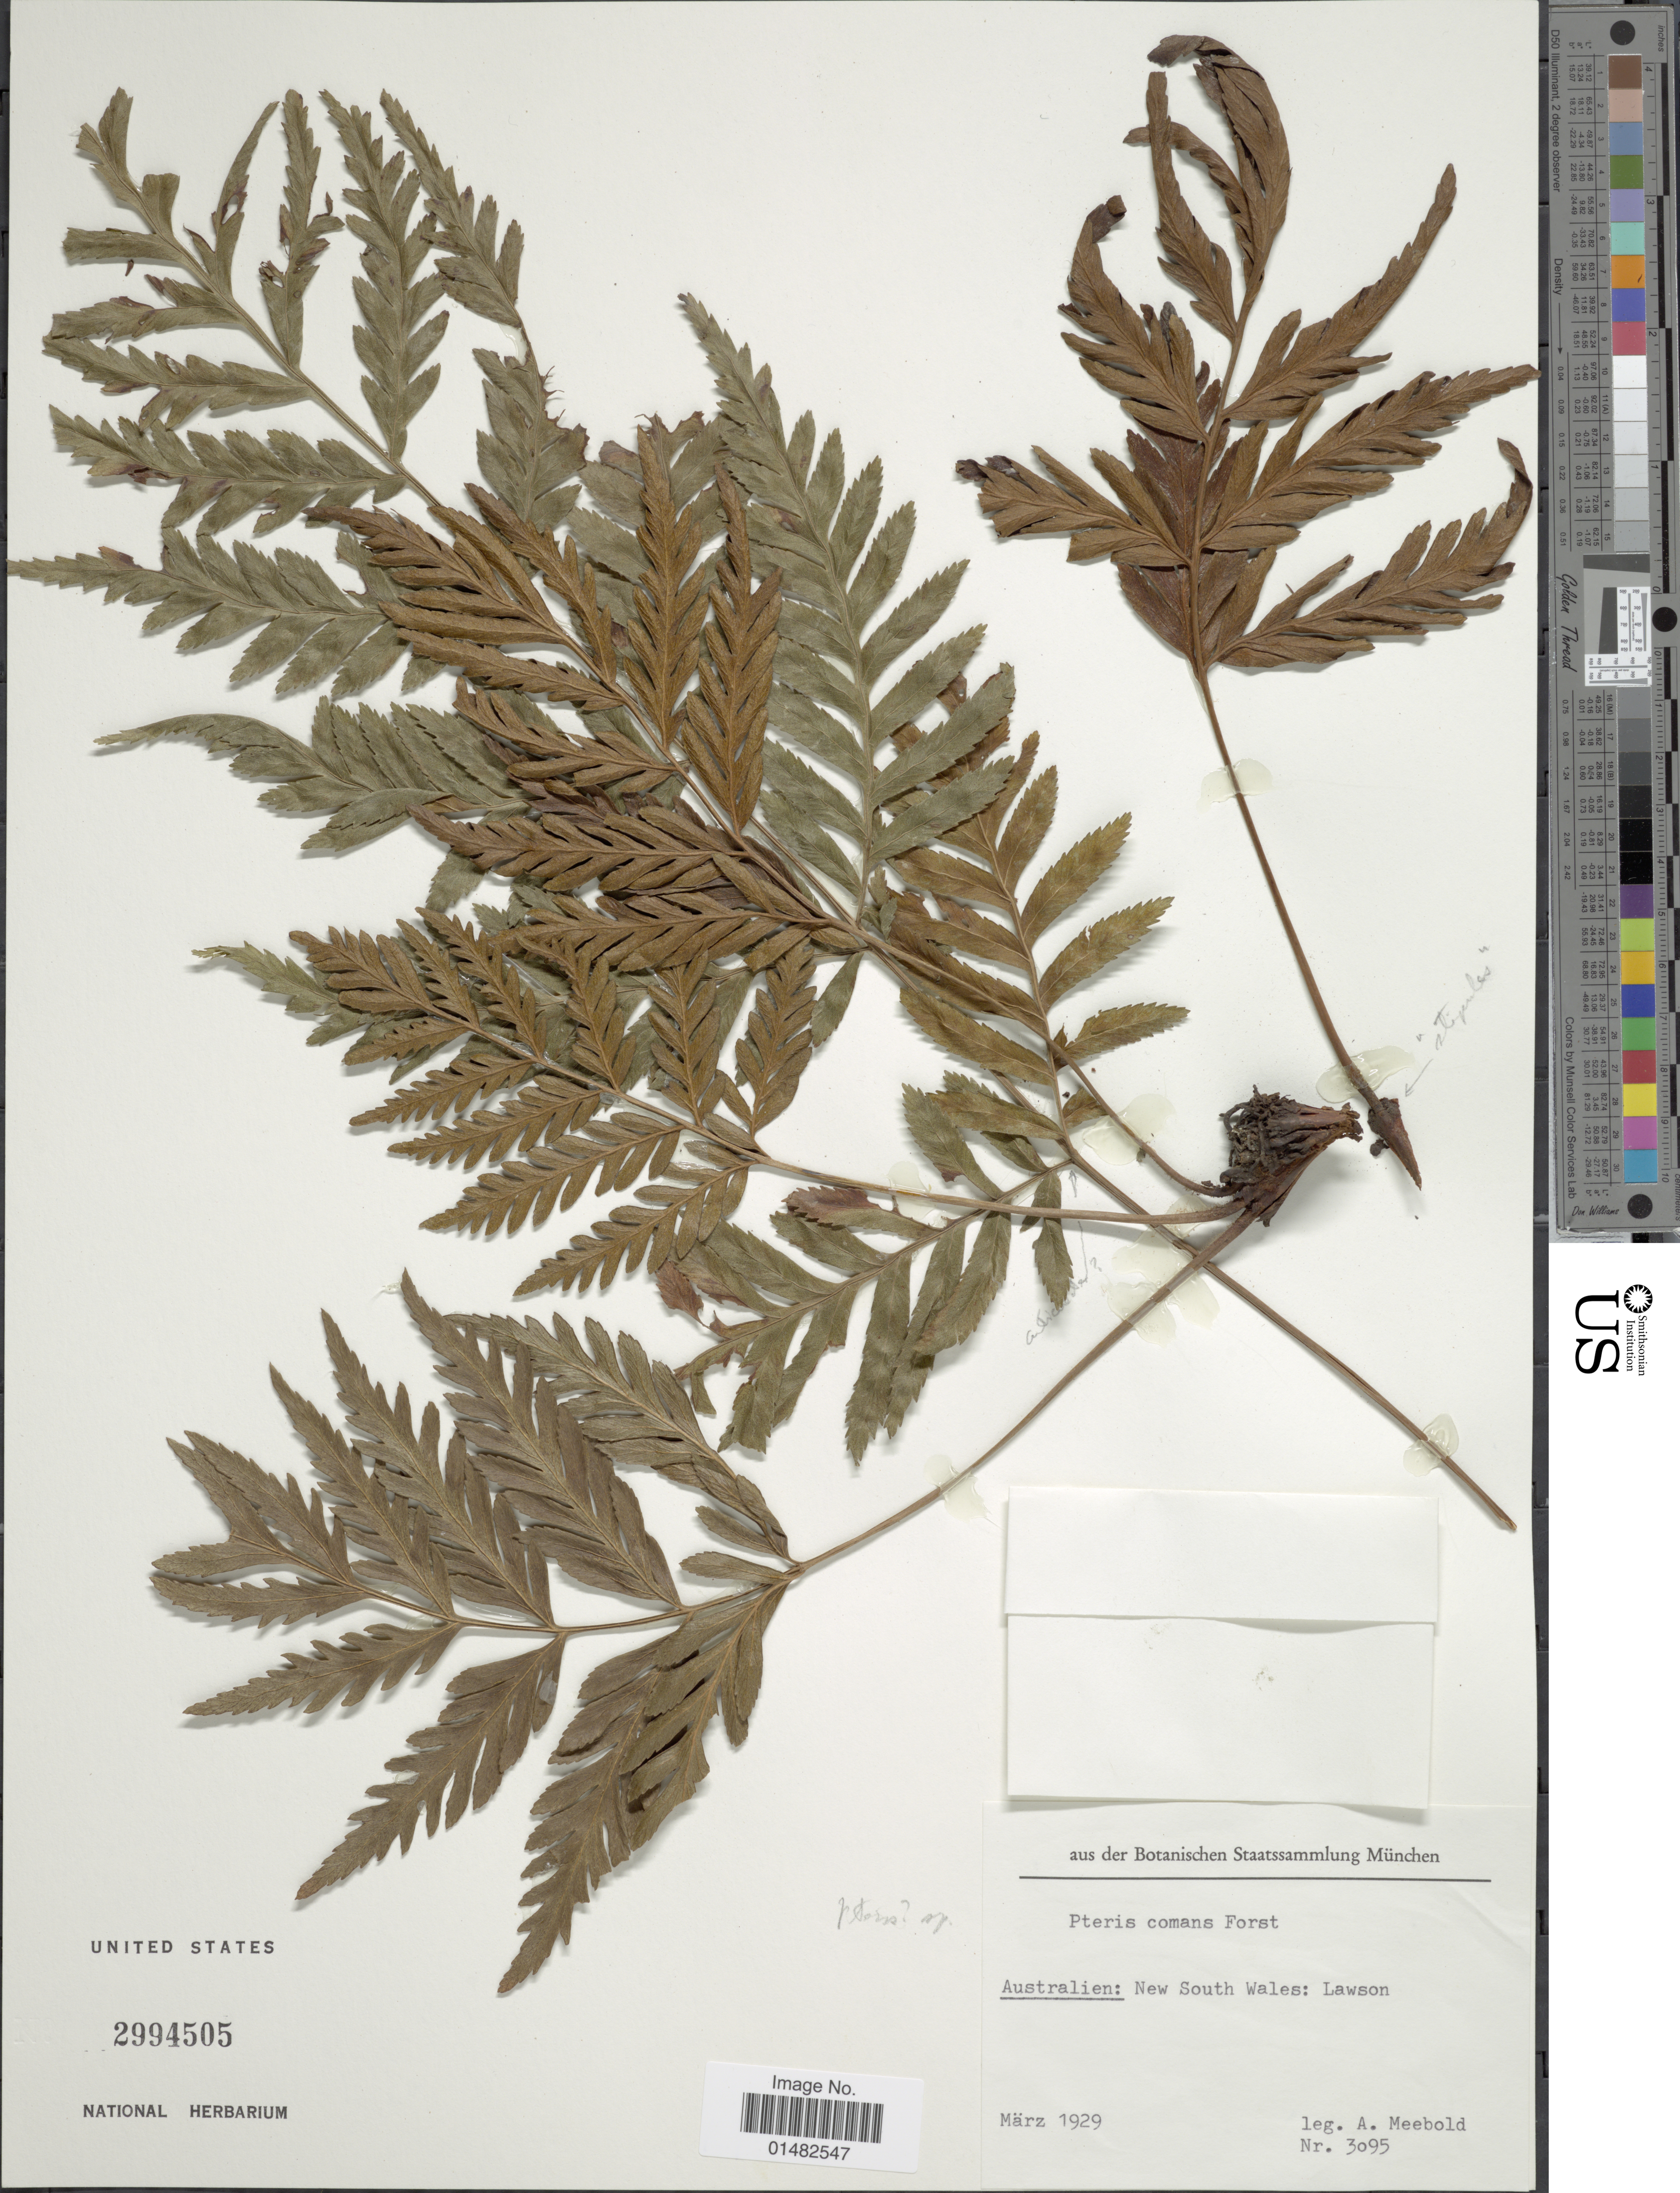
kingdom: Plantae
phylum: Tracheophyta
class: Polypodiopsida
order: Polypodiales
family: Pteridaceae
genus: Pteris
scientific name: Pteris sp.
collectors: A. Meebold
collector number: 3095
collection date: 1929-03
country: Australia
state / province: New South Wales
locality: Australien: new South Wales: Lawson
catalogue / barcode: US 2994505